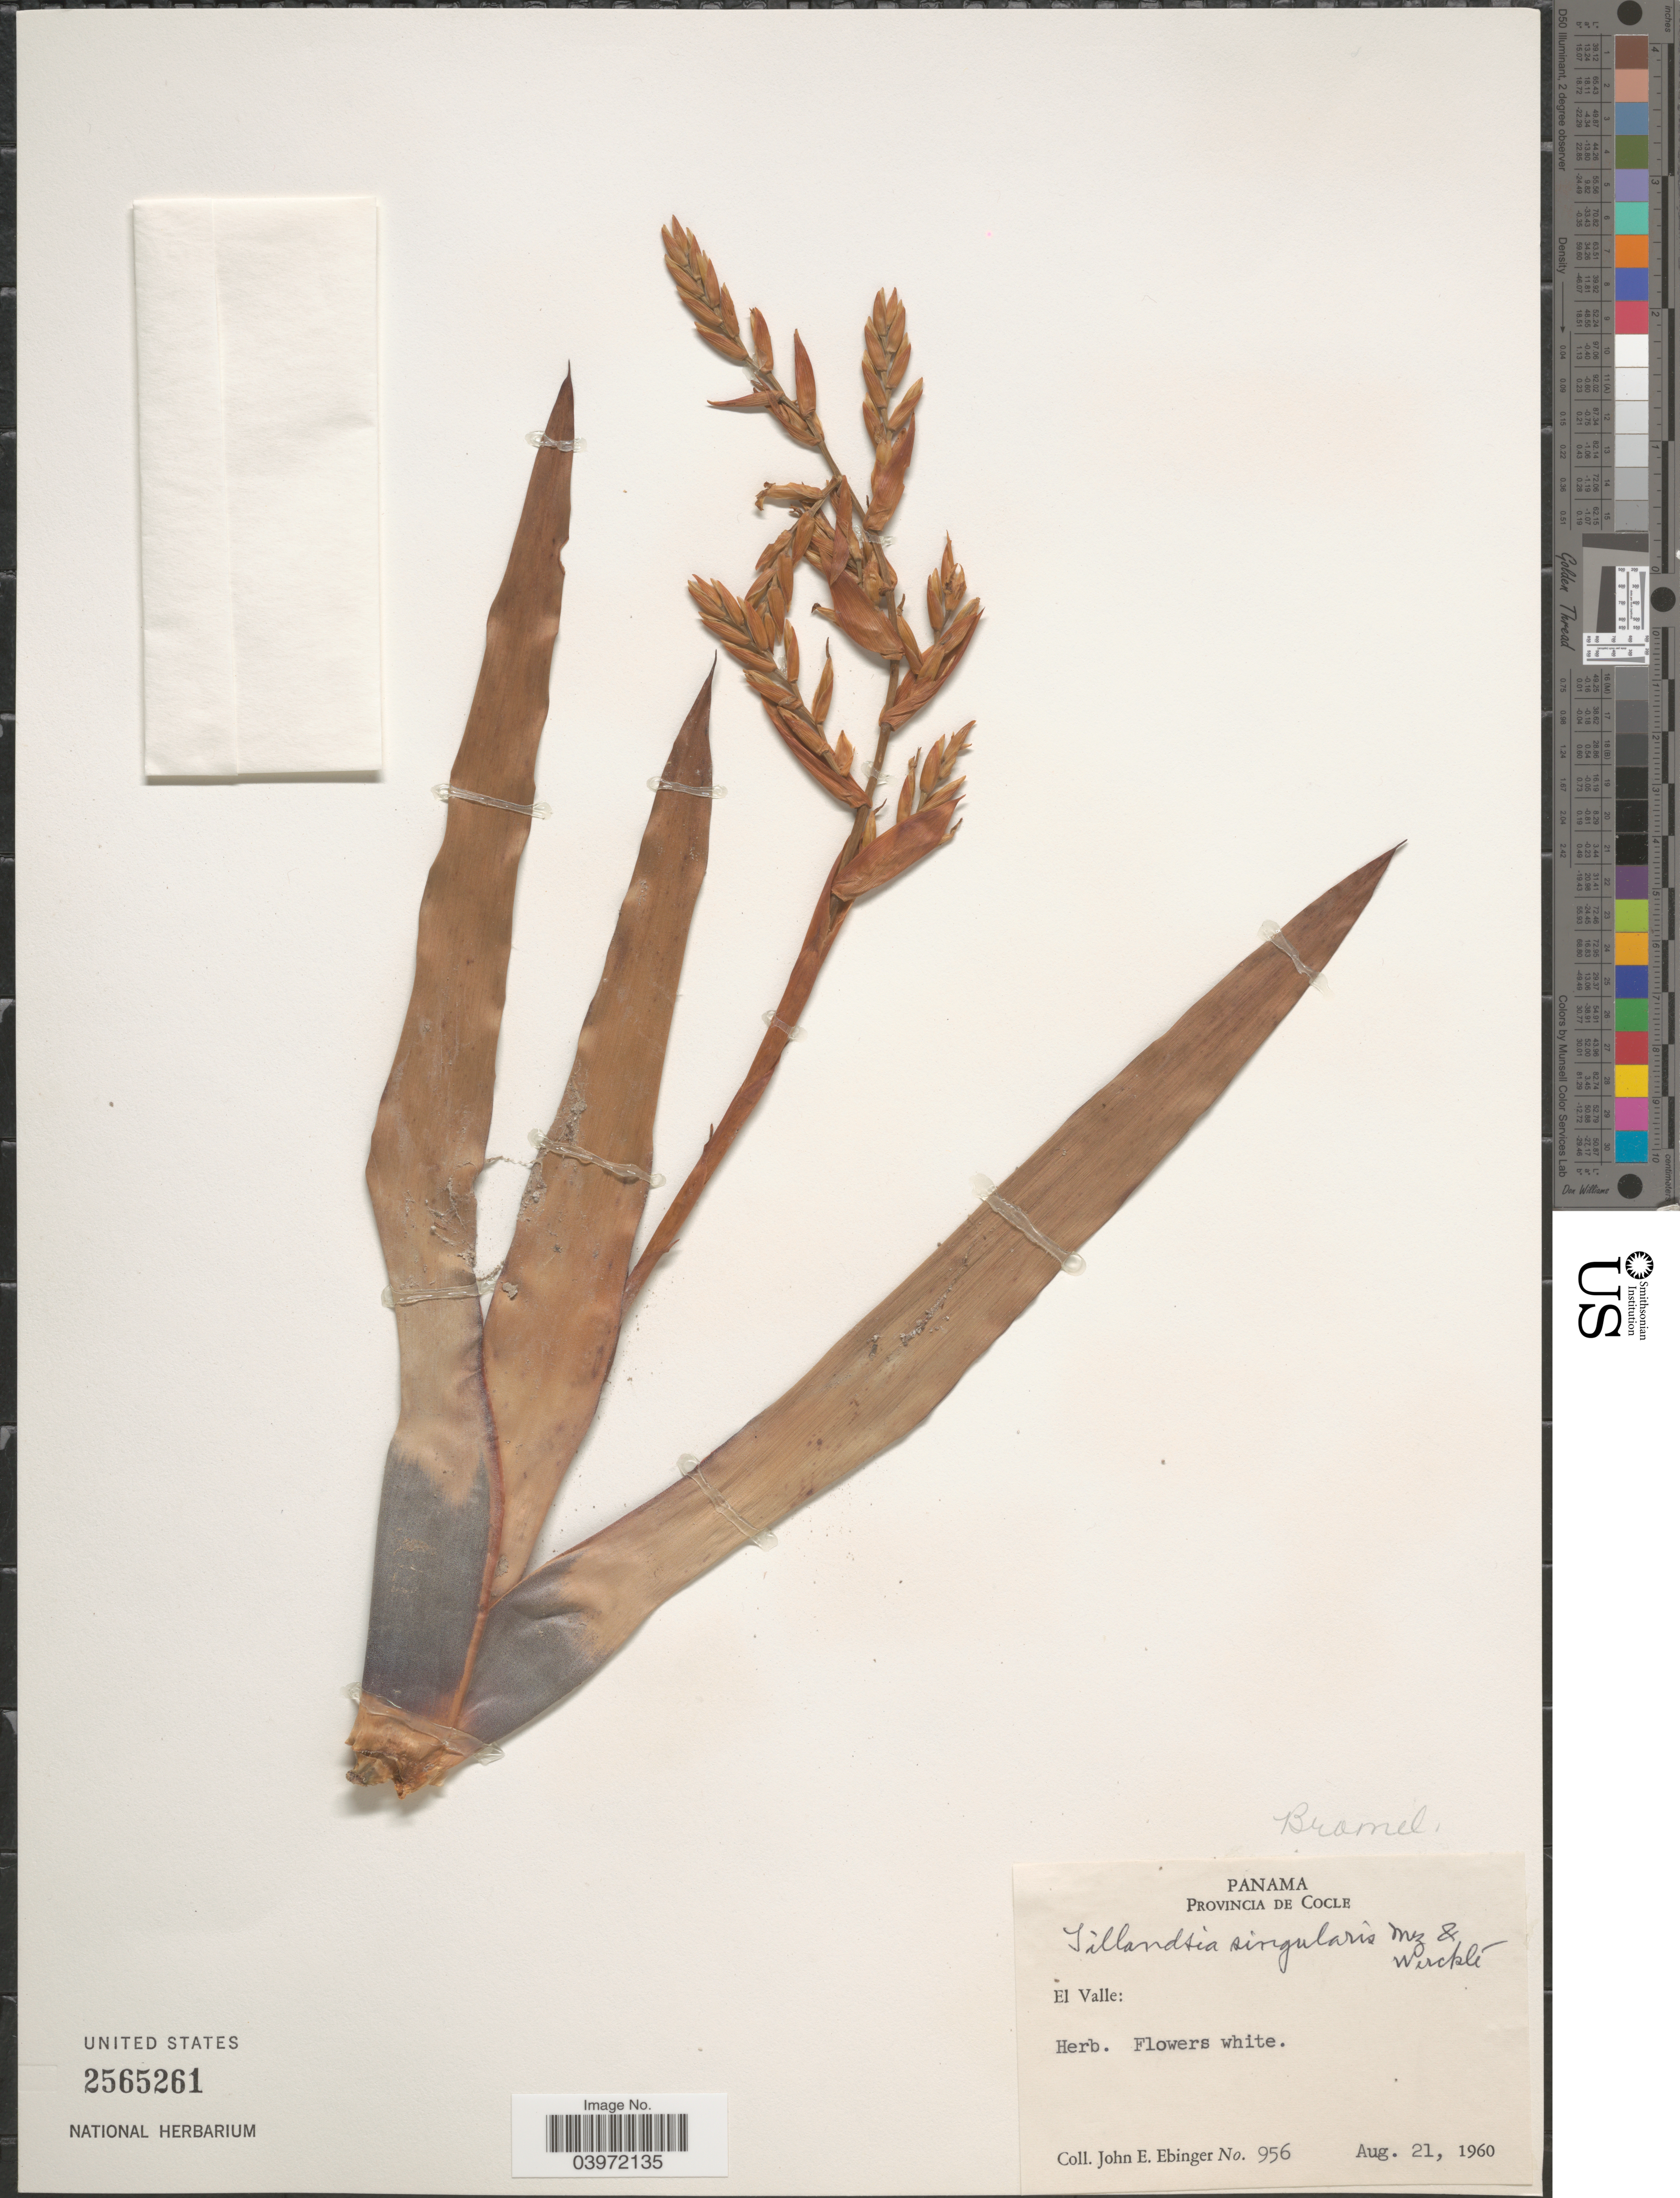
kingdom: Plantae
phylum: Tracheophyta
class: Liliopsida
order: Poales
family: Bromeliaceae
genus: Tillandsia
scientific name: Tillandsia singularis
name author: Mez & Wercklé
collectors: J. Ebinger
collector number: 956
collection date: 1960-08-21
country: Panama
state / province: Cocle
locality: El Valle.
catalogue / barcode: US 2565261